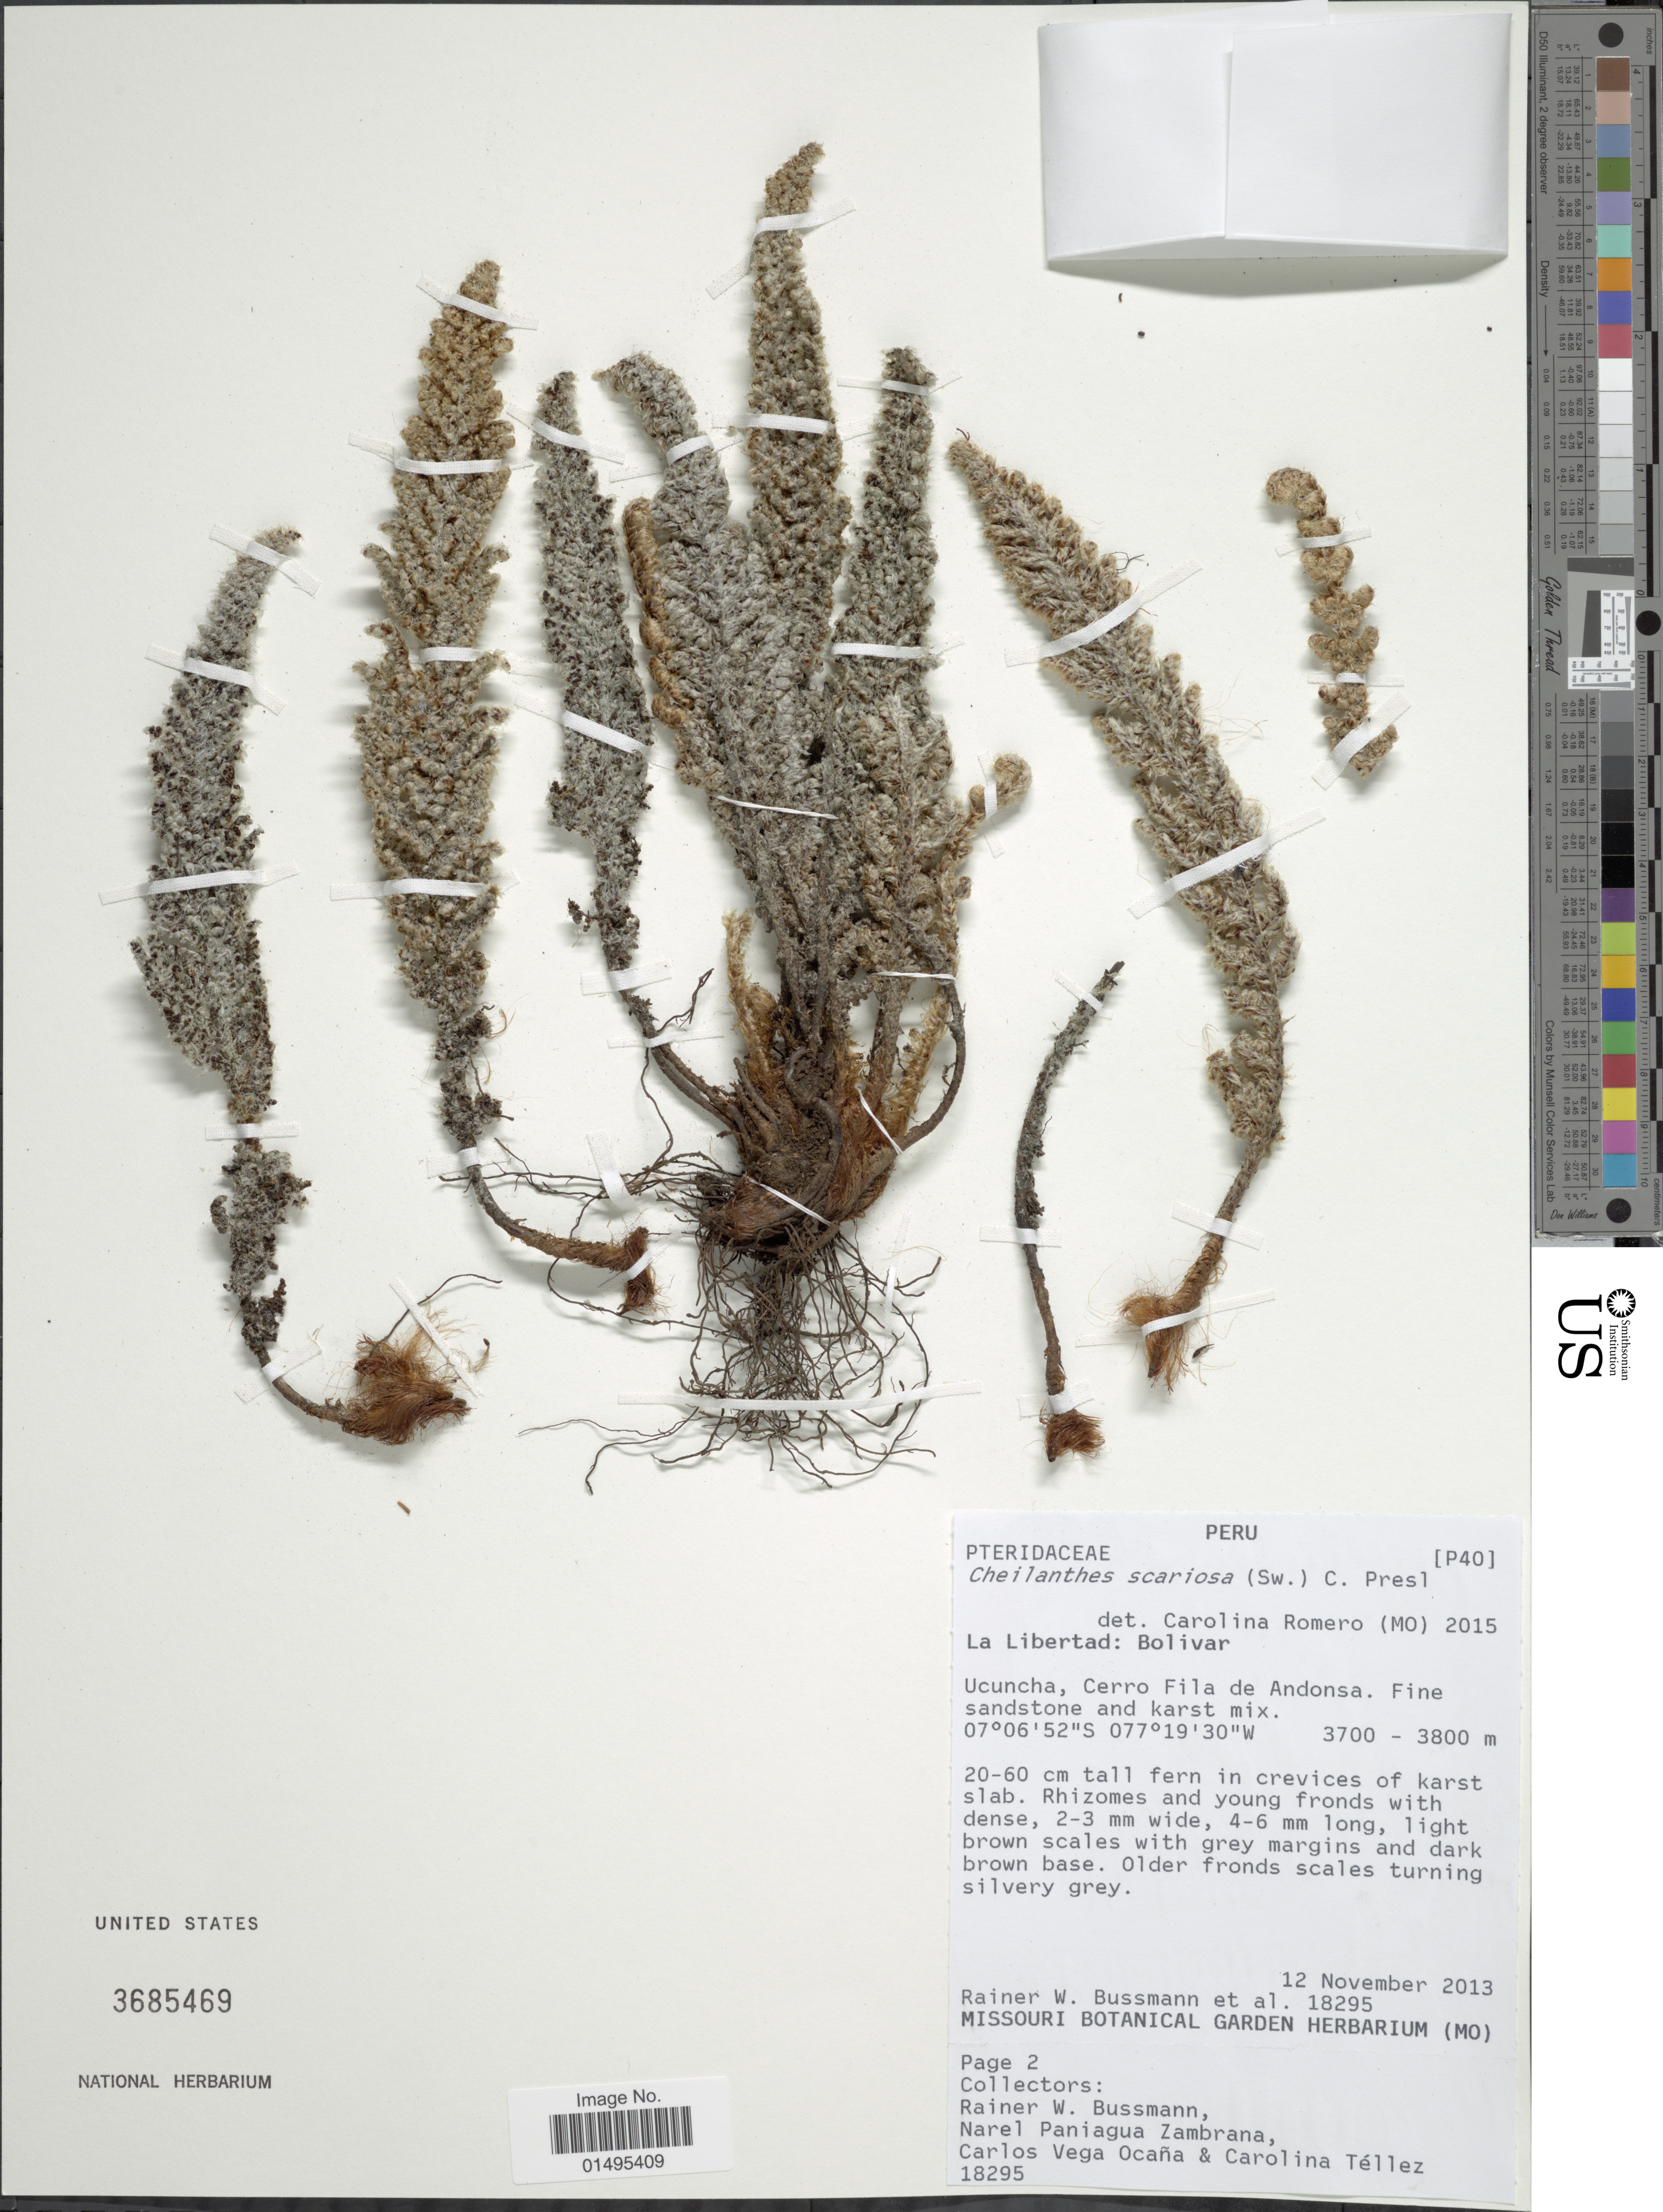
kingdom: Plantae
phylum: Tracheophyta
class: Polypodiopsida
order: Polypodiales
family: Pteridaceae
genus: Myriopteris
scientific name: Myriopteris scariosa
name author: (Sw.) Fée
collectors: R. W. Bussmann, N. Paniagua Zambrana, C. Vega & C. Téllez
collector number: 18295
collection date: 2013-11-12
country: Peru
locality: Bolivar, Ucuncha, Cerro Fila de Andosa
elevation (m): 3700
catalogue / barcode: US 3685469